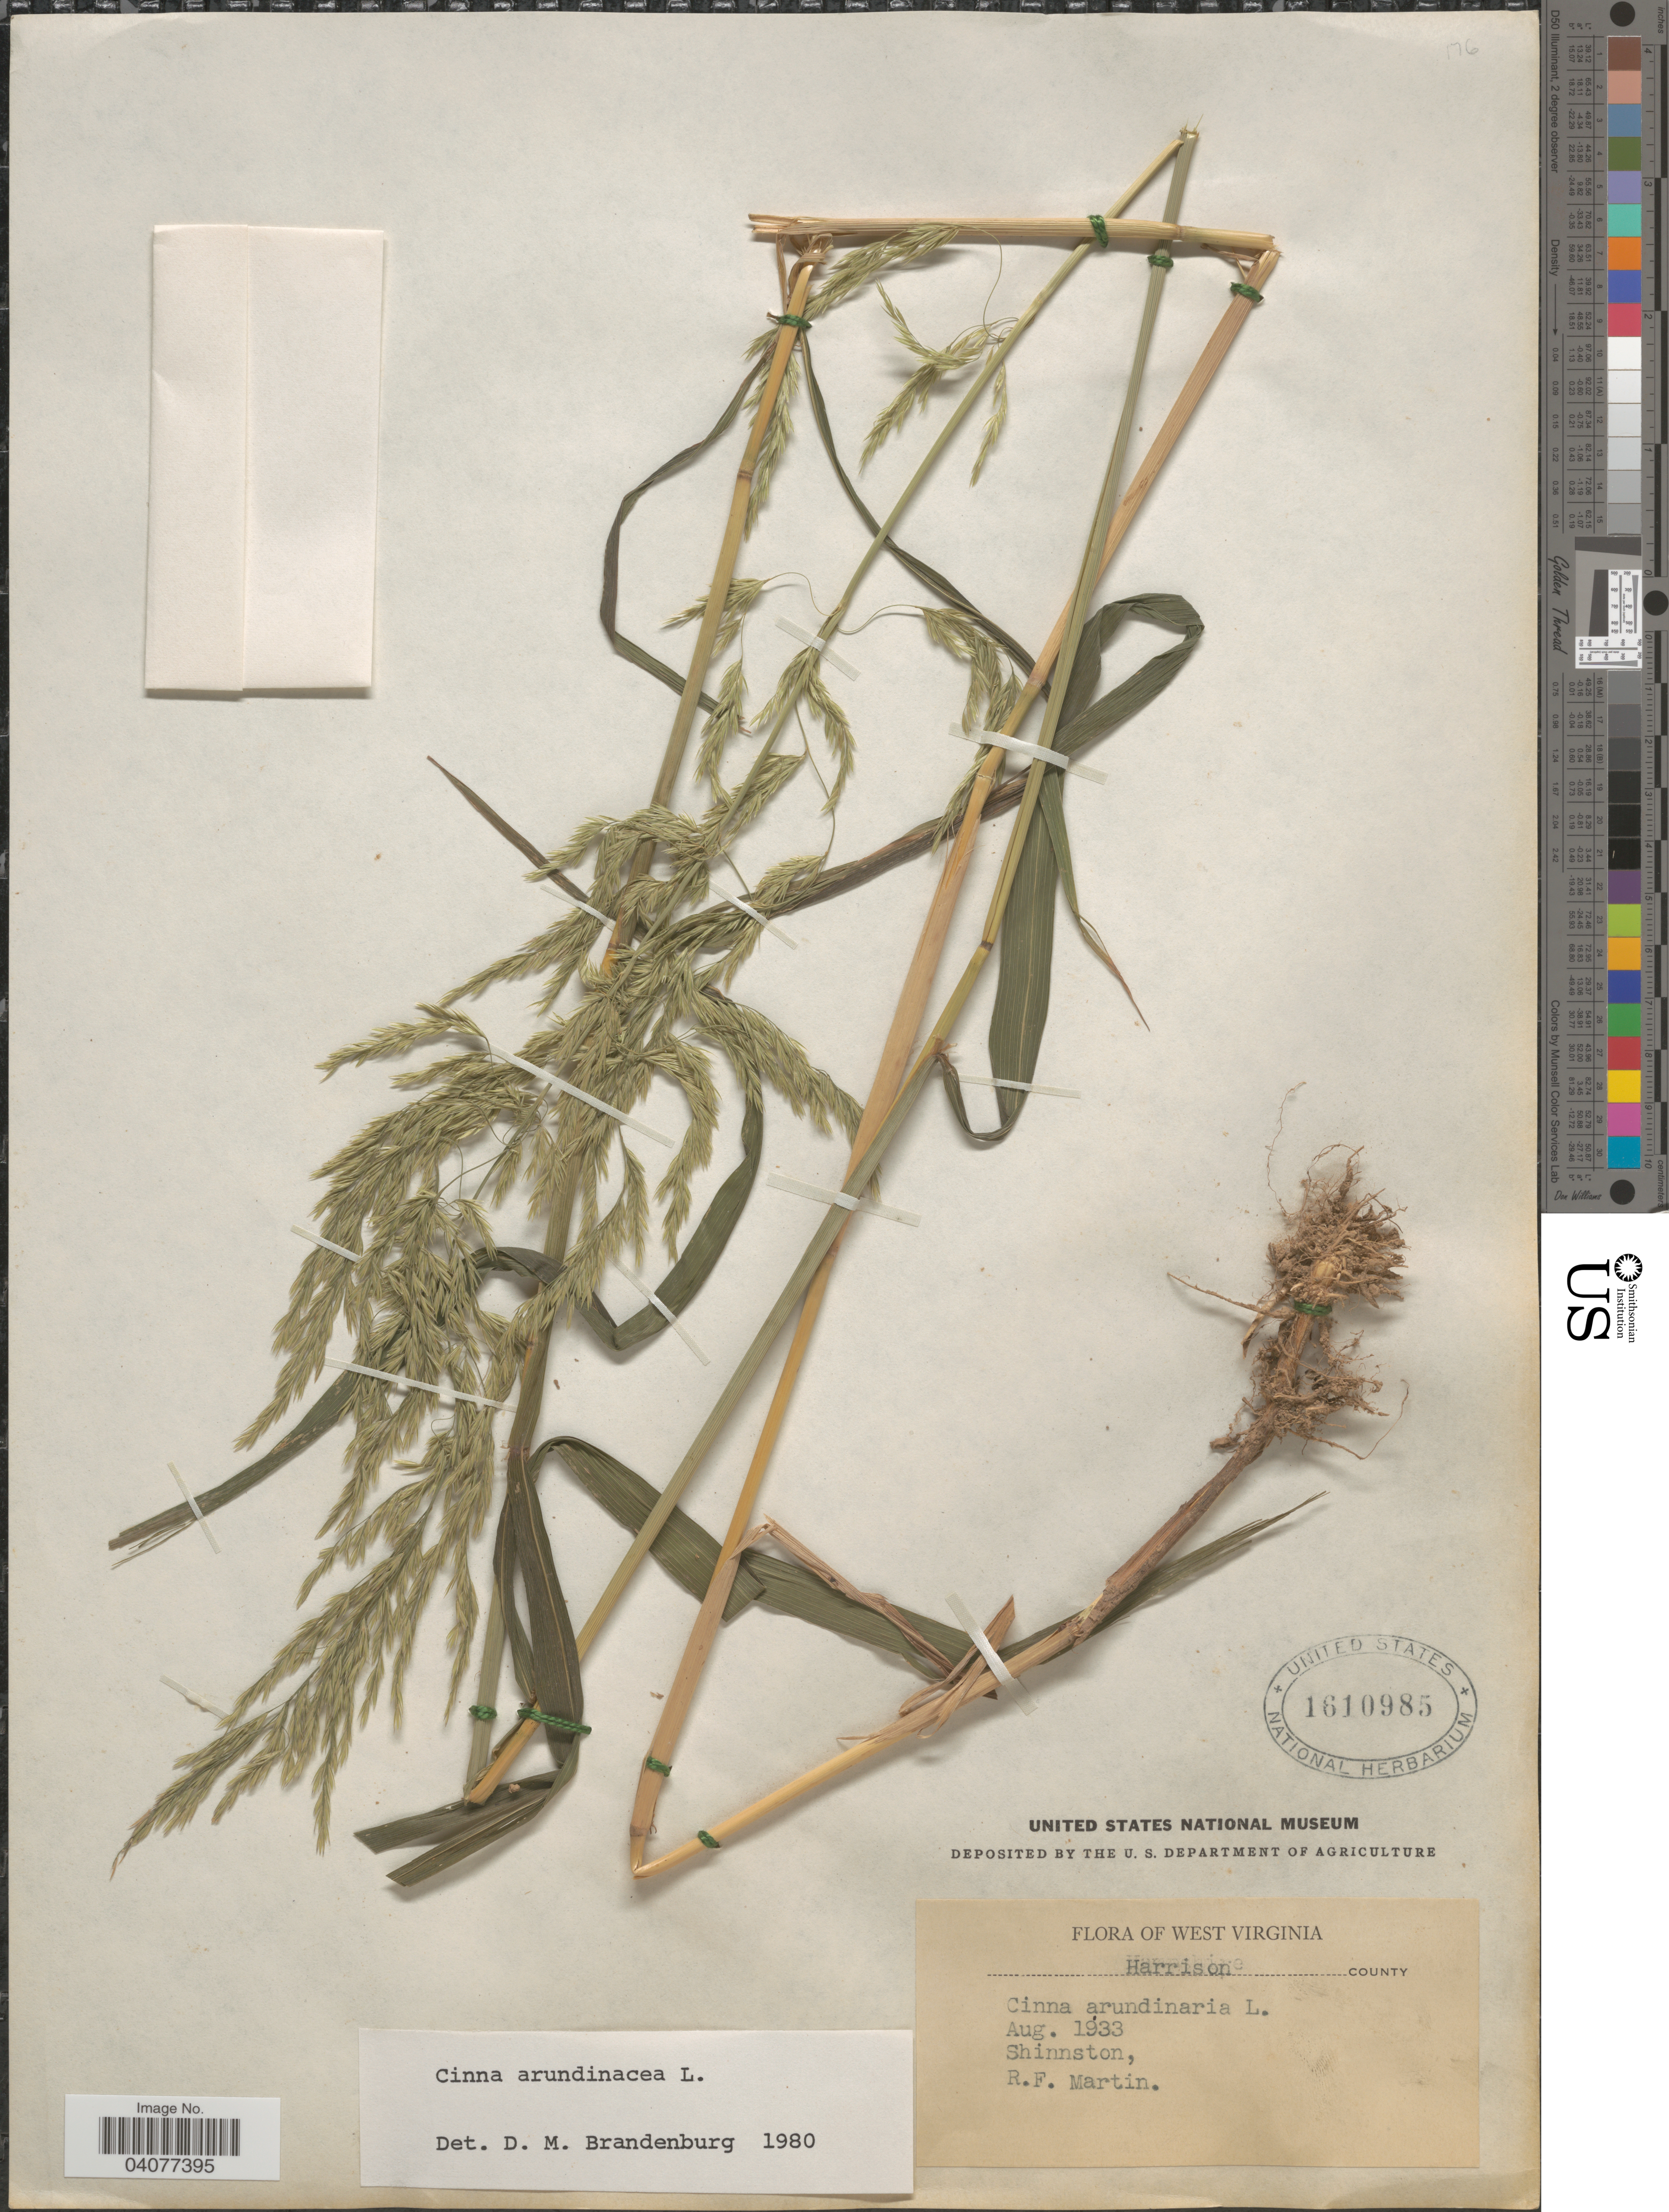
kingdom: Plantae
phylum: Tracheophyta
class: Liliopsida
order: Poales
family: Poaceae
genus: Cinna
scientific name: Cinna arundinacea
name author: L.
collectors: R. F. Martin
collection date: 1933-08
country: United States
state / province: West Virginia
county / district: Harrison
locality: Harrison County. Shinnston.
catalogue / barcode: US 1610985